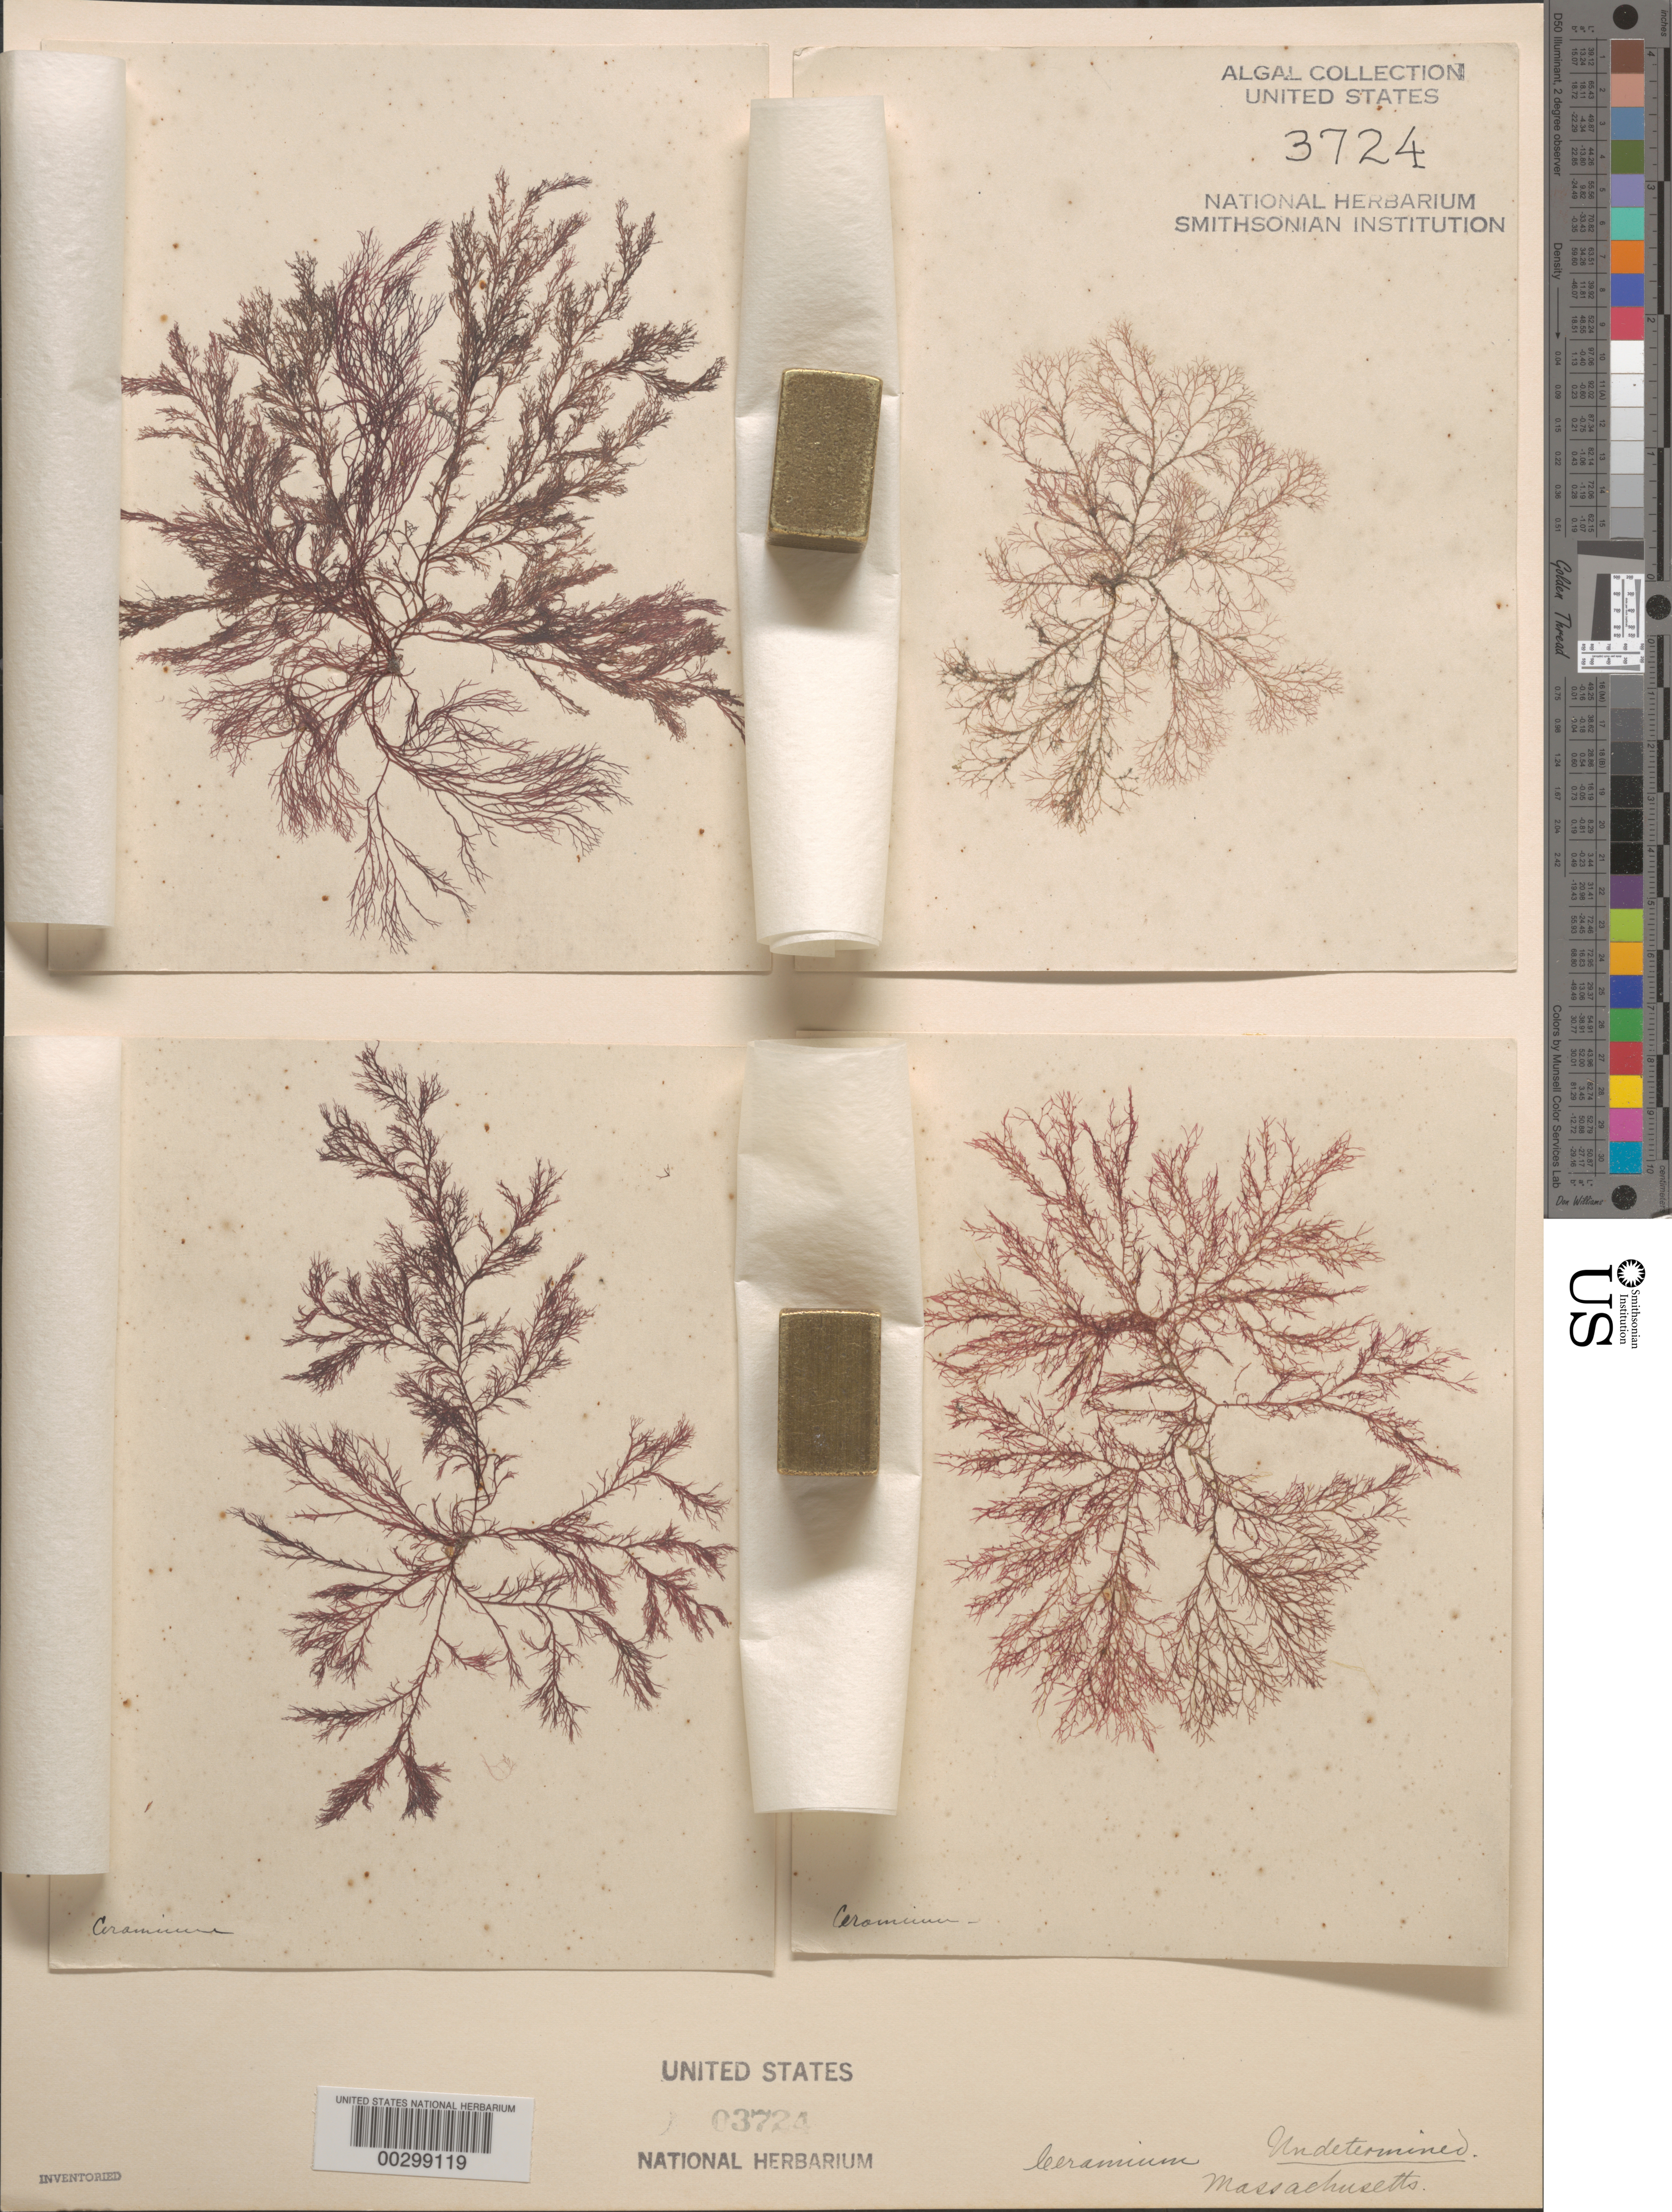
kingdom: Plantae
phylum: Rhodophyta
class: Florideophyceae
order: Ceramiales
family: Ceramiaceae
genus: Ceramium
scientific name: Ceramium sp.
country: United States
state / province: Massachusetts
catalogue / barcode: US 3724